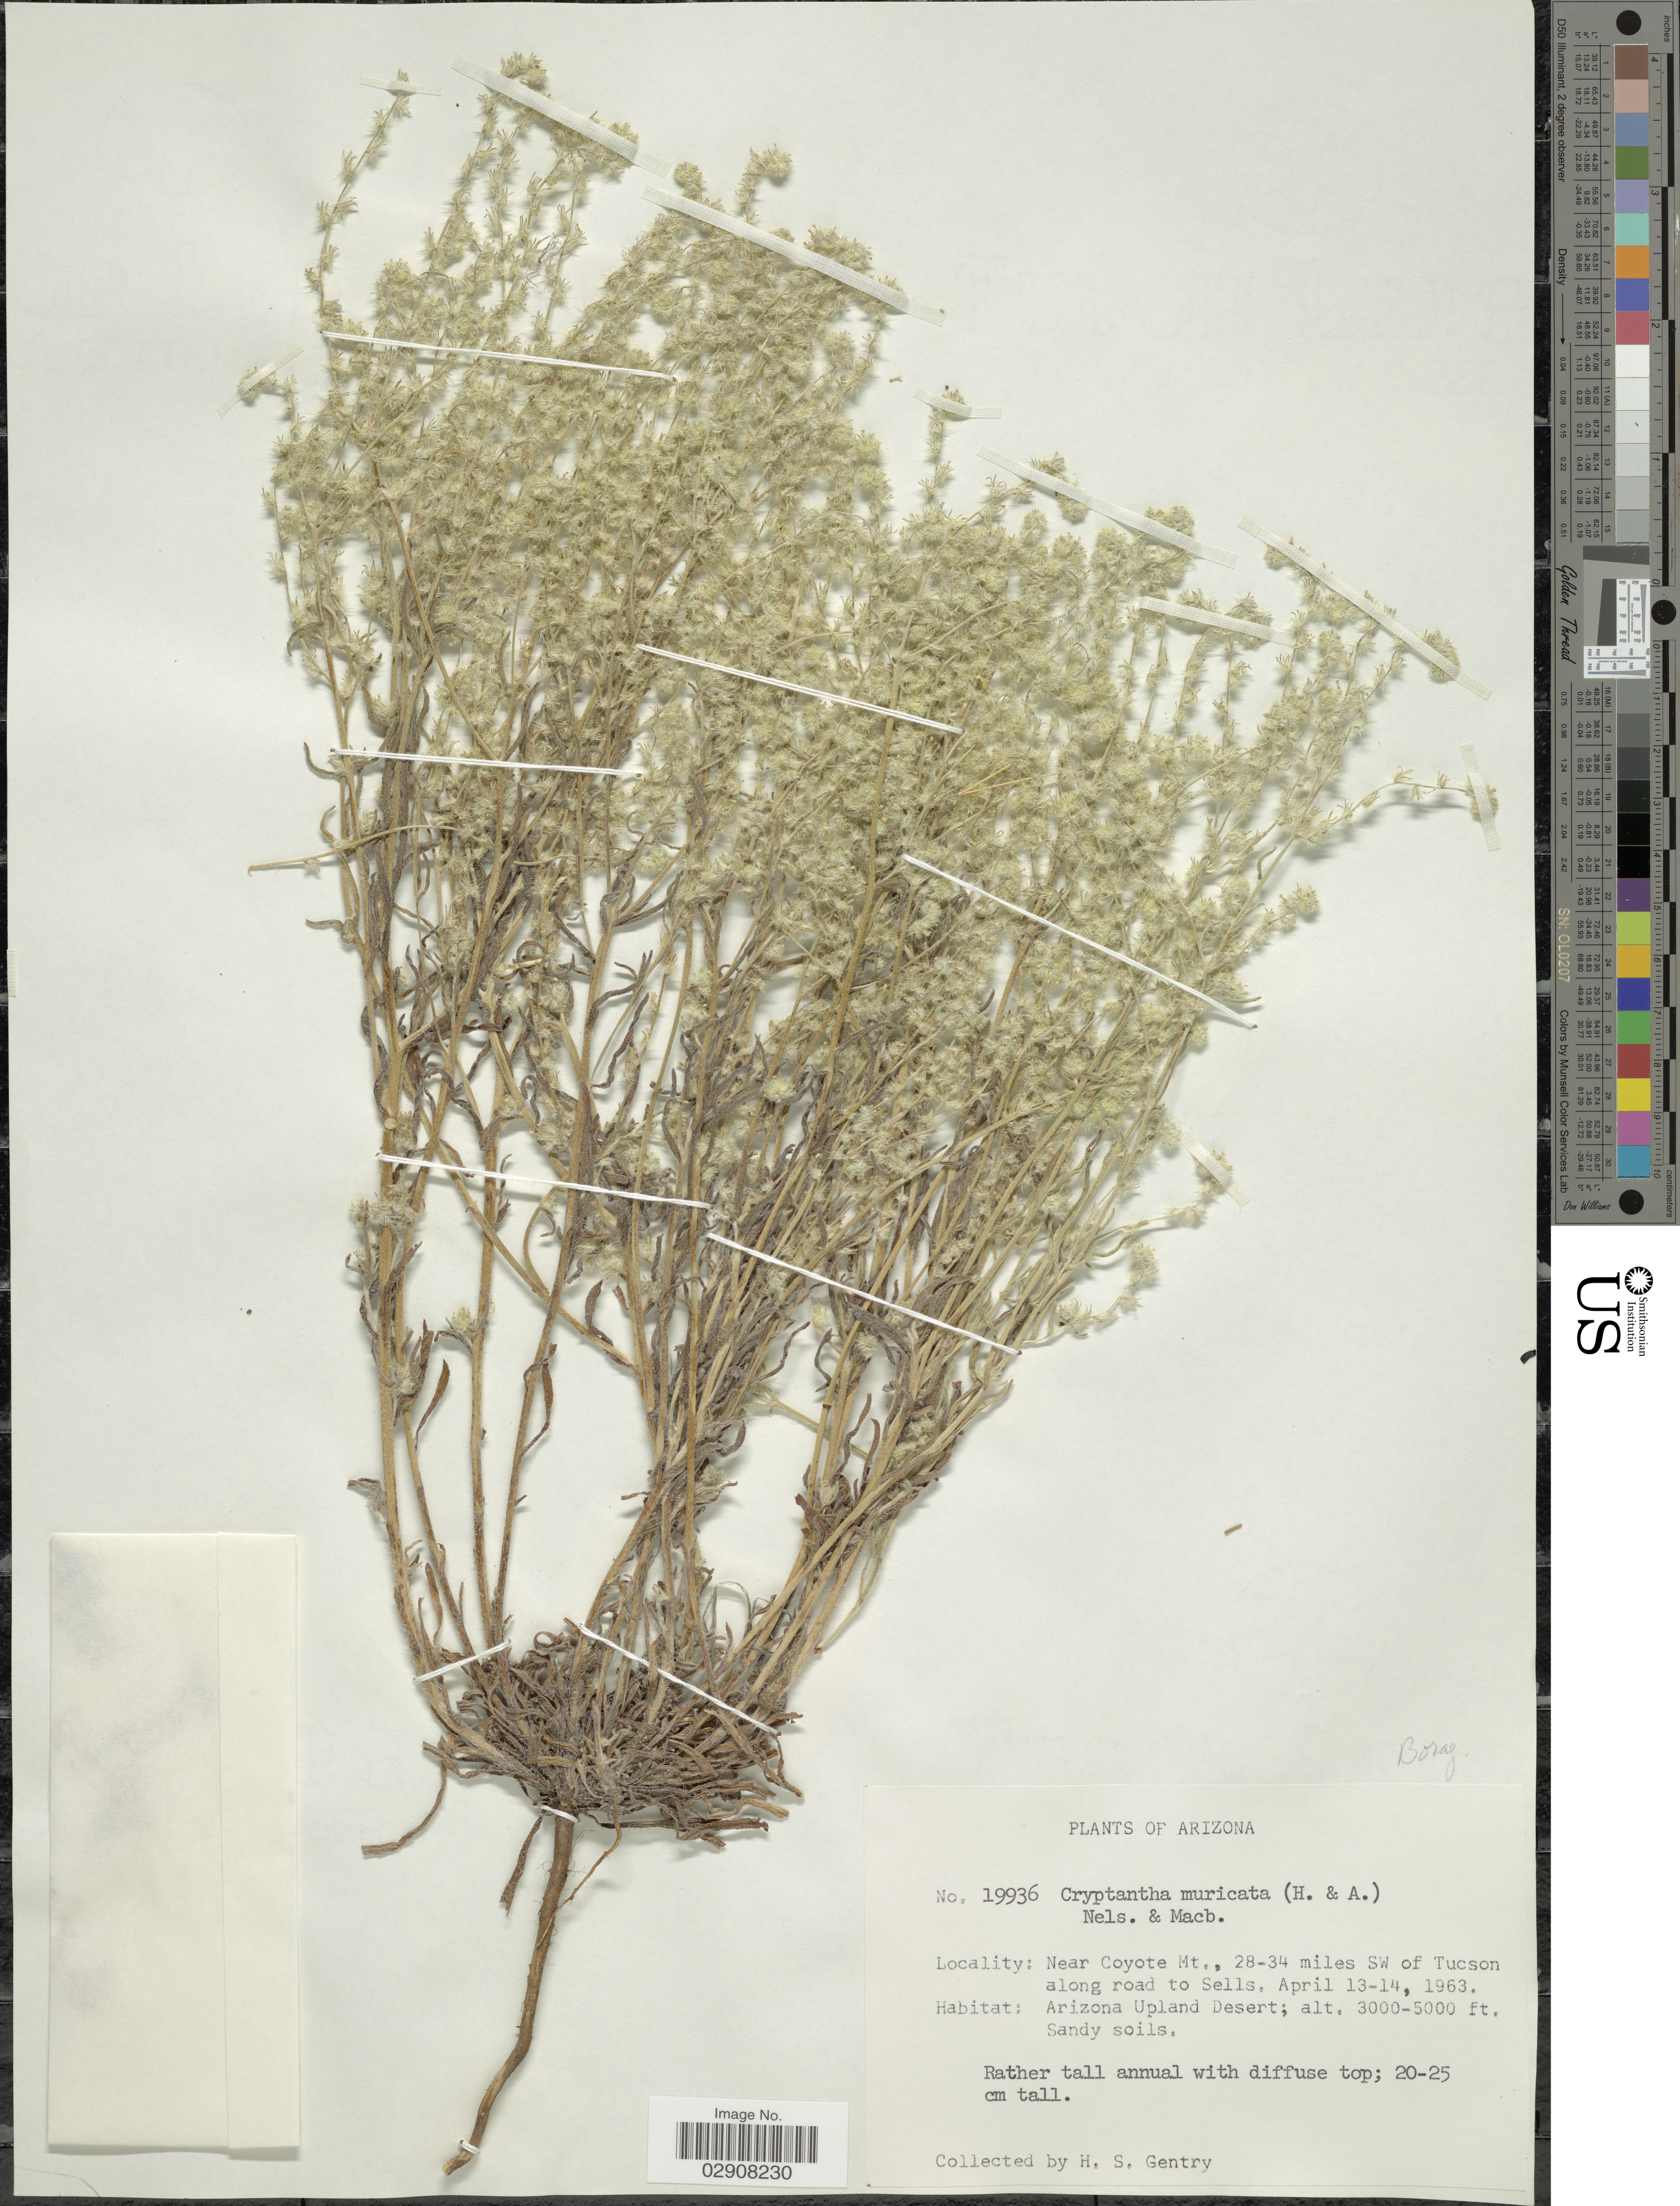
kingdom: Plantae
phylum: Tracheophyta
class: Magnoliopsida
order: Boraginales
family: Boraginaceae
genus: Cryptantha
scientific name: Cryptantha muricata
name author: (Hook. & Arn.) A. Nelson & J.F. Macbr.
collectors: H. S. Gentry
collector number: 19936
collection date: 1963-04-13/1963-04-14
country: United States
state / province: Arizona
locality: Near Coyote Mt., 28-34 miles SW of Tucson along road to Sells. Arizona Upland Desert.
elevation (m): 914